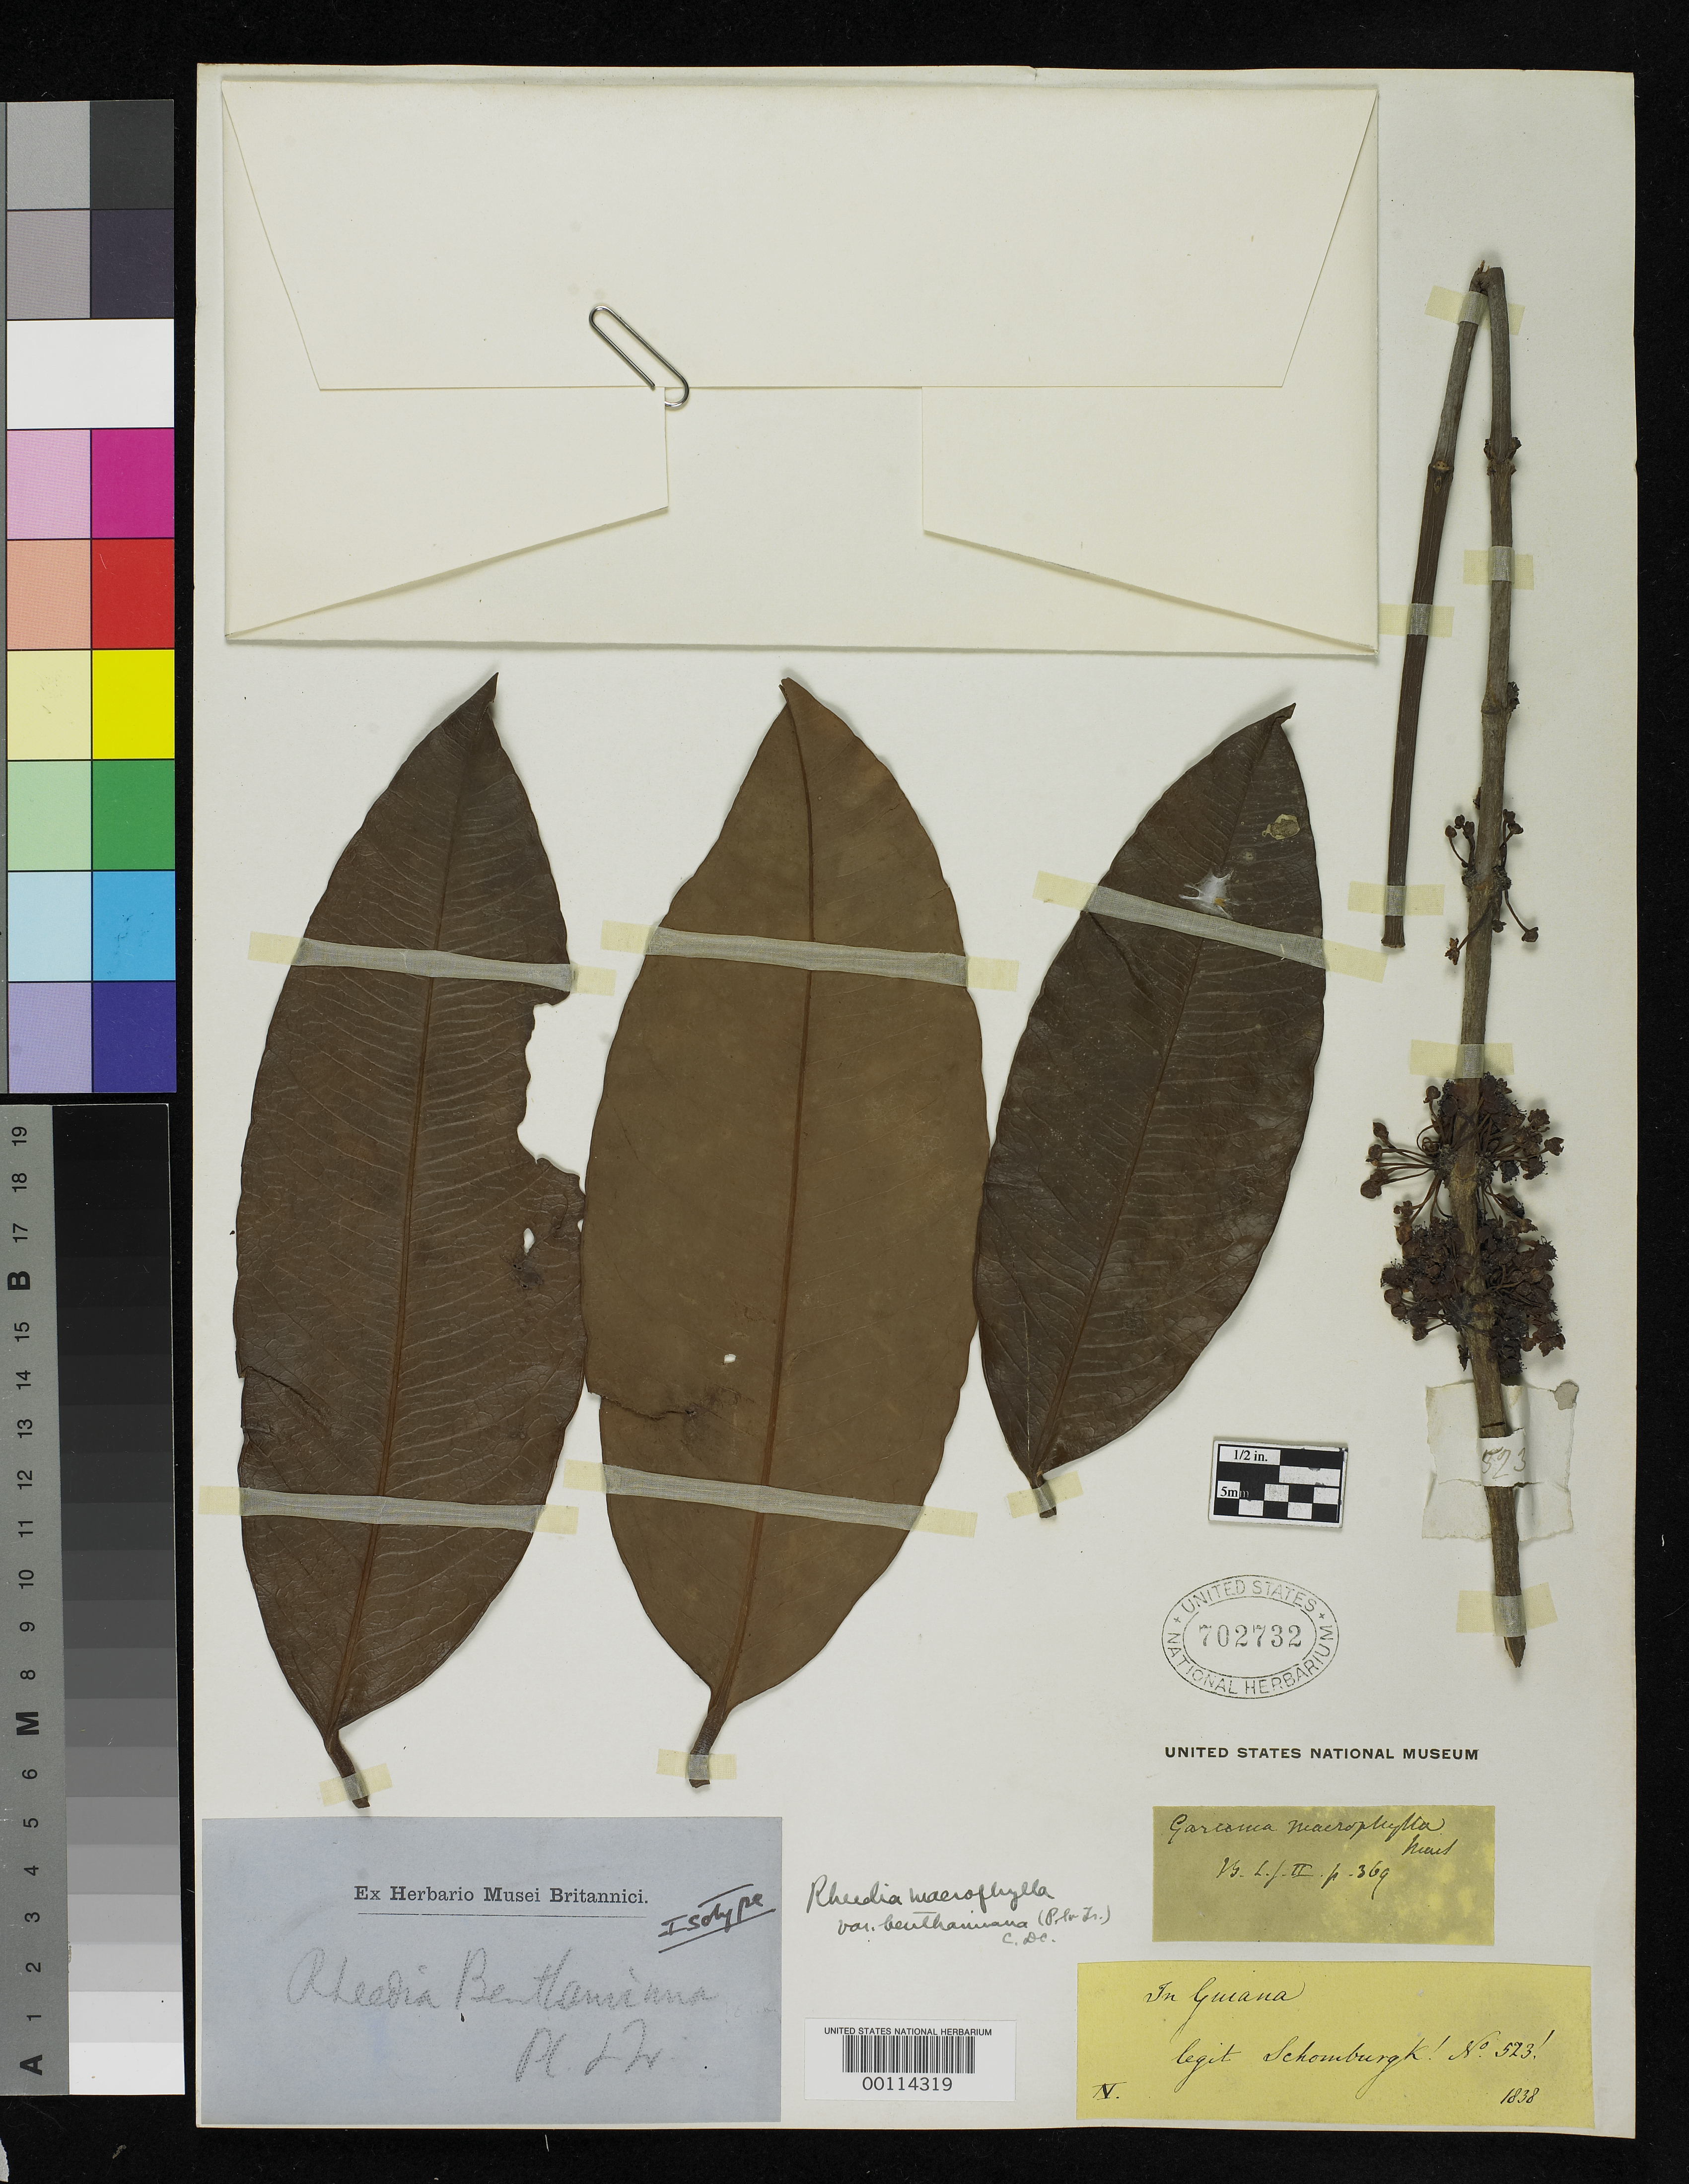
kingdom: Plantae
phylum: Tracheophyta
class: Magnoliopsida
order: Malpighiales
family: Clusiaceae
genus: Rheedia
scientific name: Rheedia benthamiana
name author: Planch. & Triana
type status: Type Collection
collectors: M. R. Schomburgk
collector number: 523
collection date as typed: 1838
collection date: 1838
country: Guyana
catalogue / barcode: US 702732